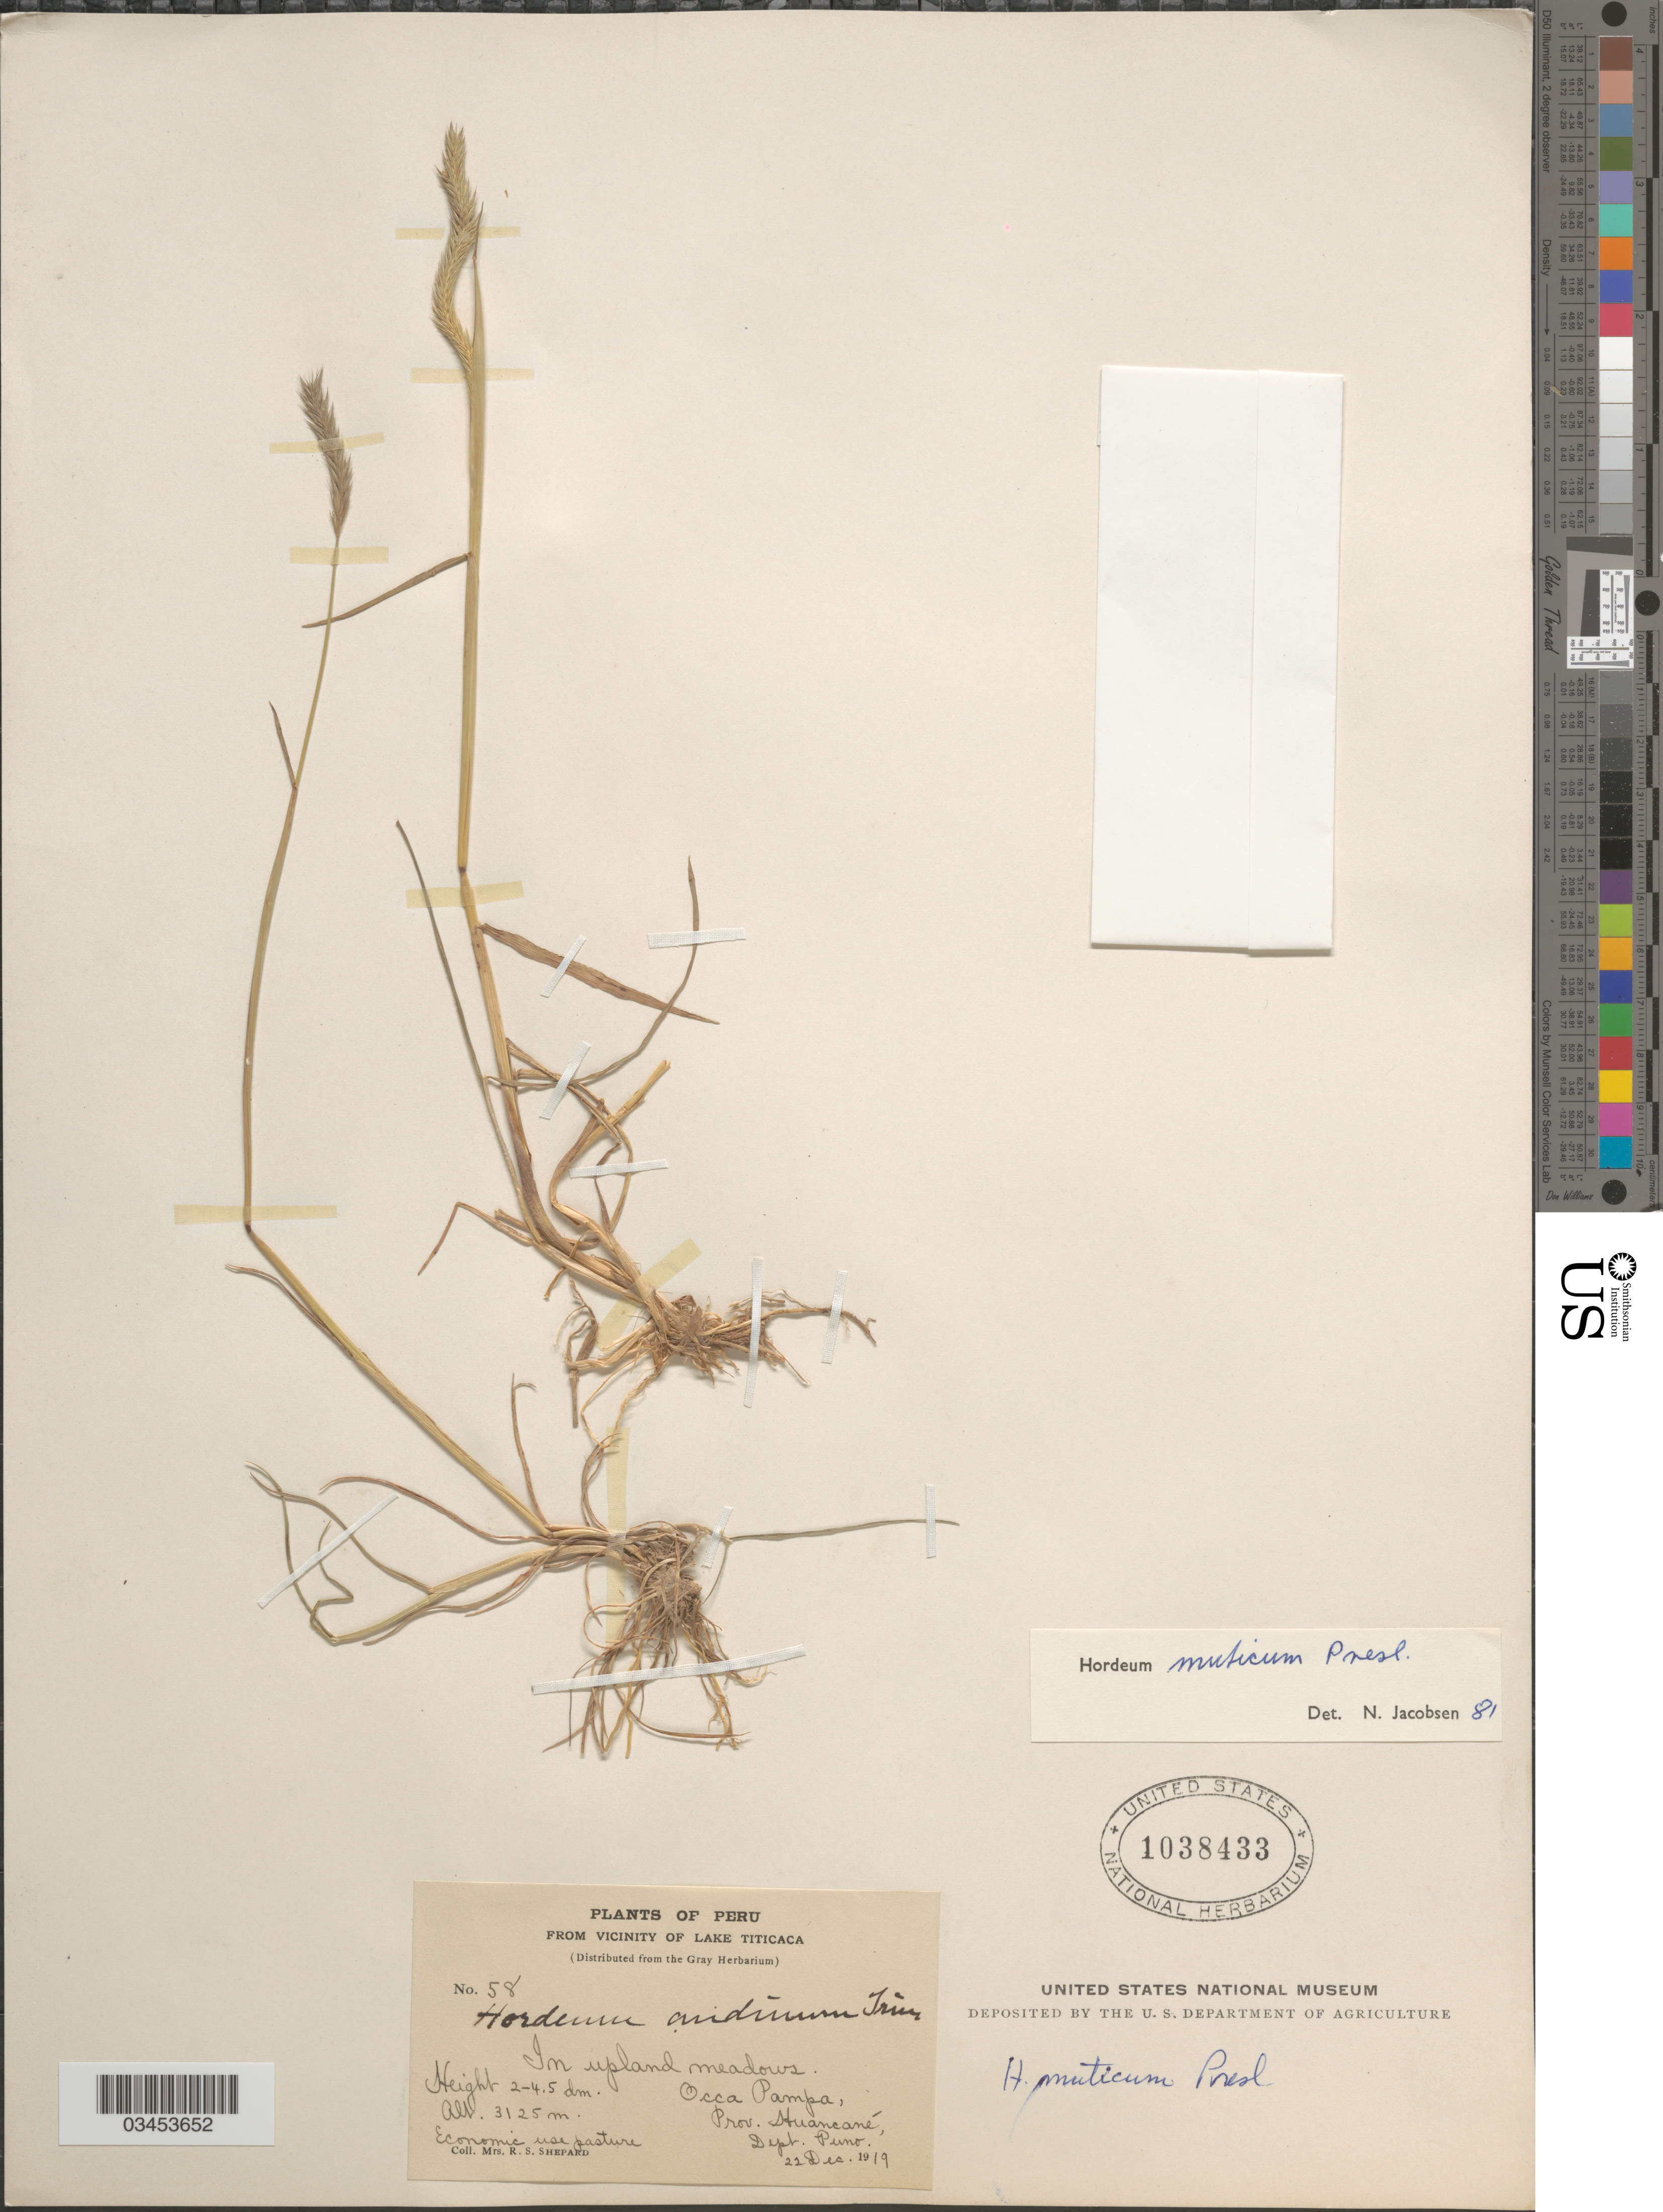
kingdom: Plantae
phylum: Tracheophyta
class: Liliopsida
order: Poales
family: Poaceae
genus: Hordeum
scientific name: Hordeum muticum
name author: J. Presl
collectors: R. Shepard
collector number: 58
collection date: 1919-12-22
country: Peru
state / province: Puno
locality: Vicinity of Lake Titicaca. Occa Pampa, Prov. Huancané, Dept. Puno.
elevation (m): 3125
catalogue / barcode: US 1038433